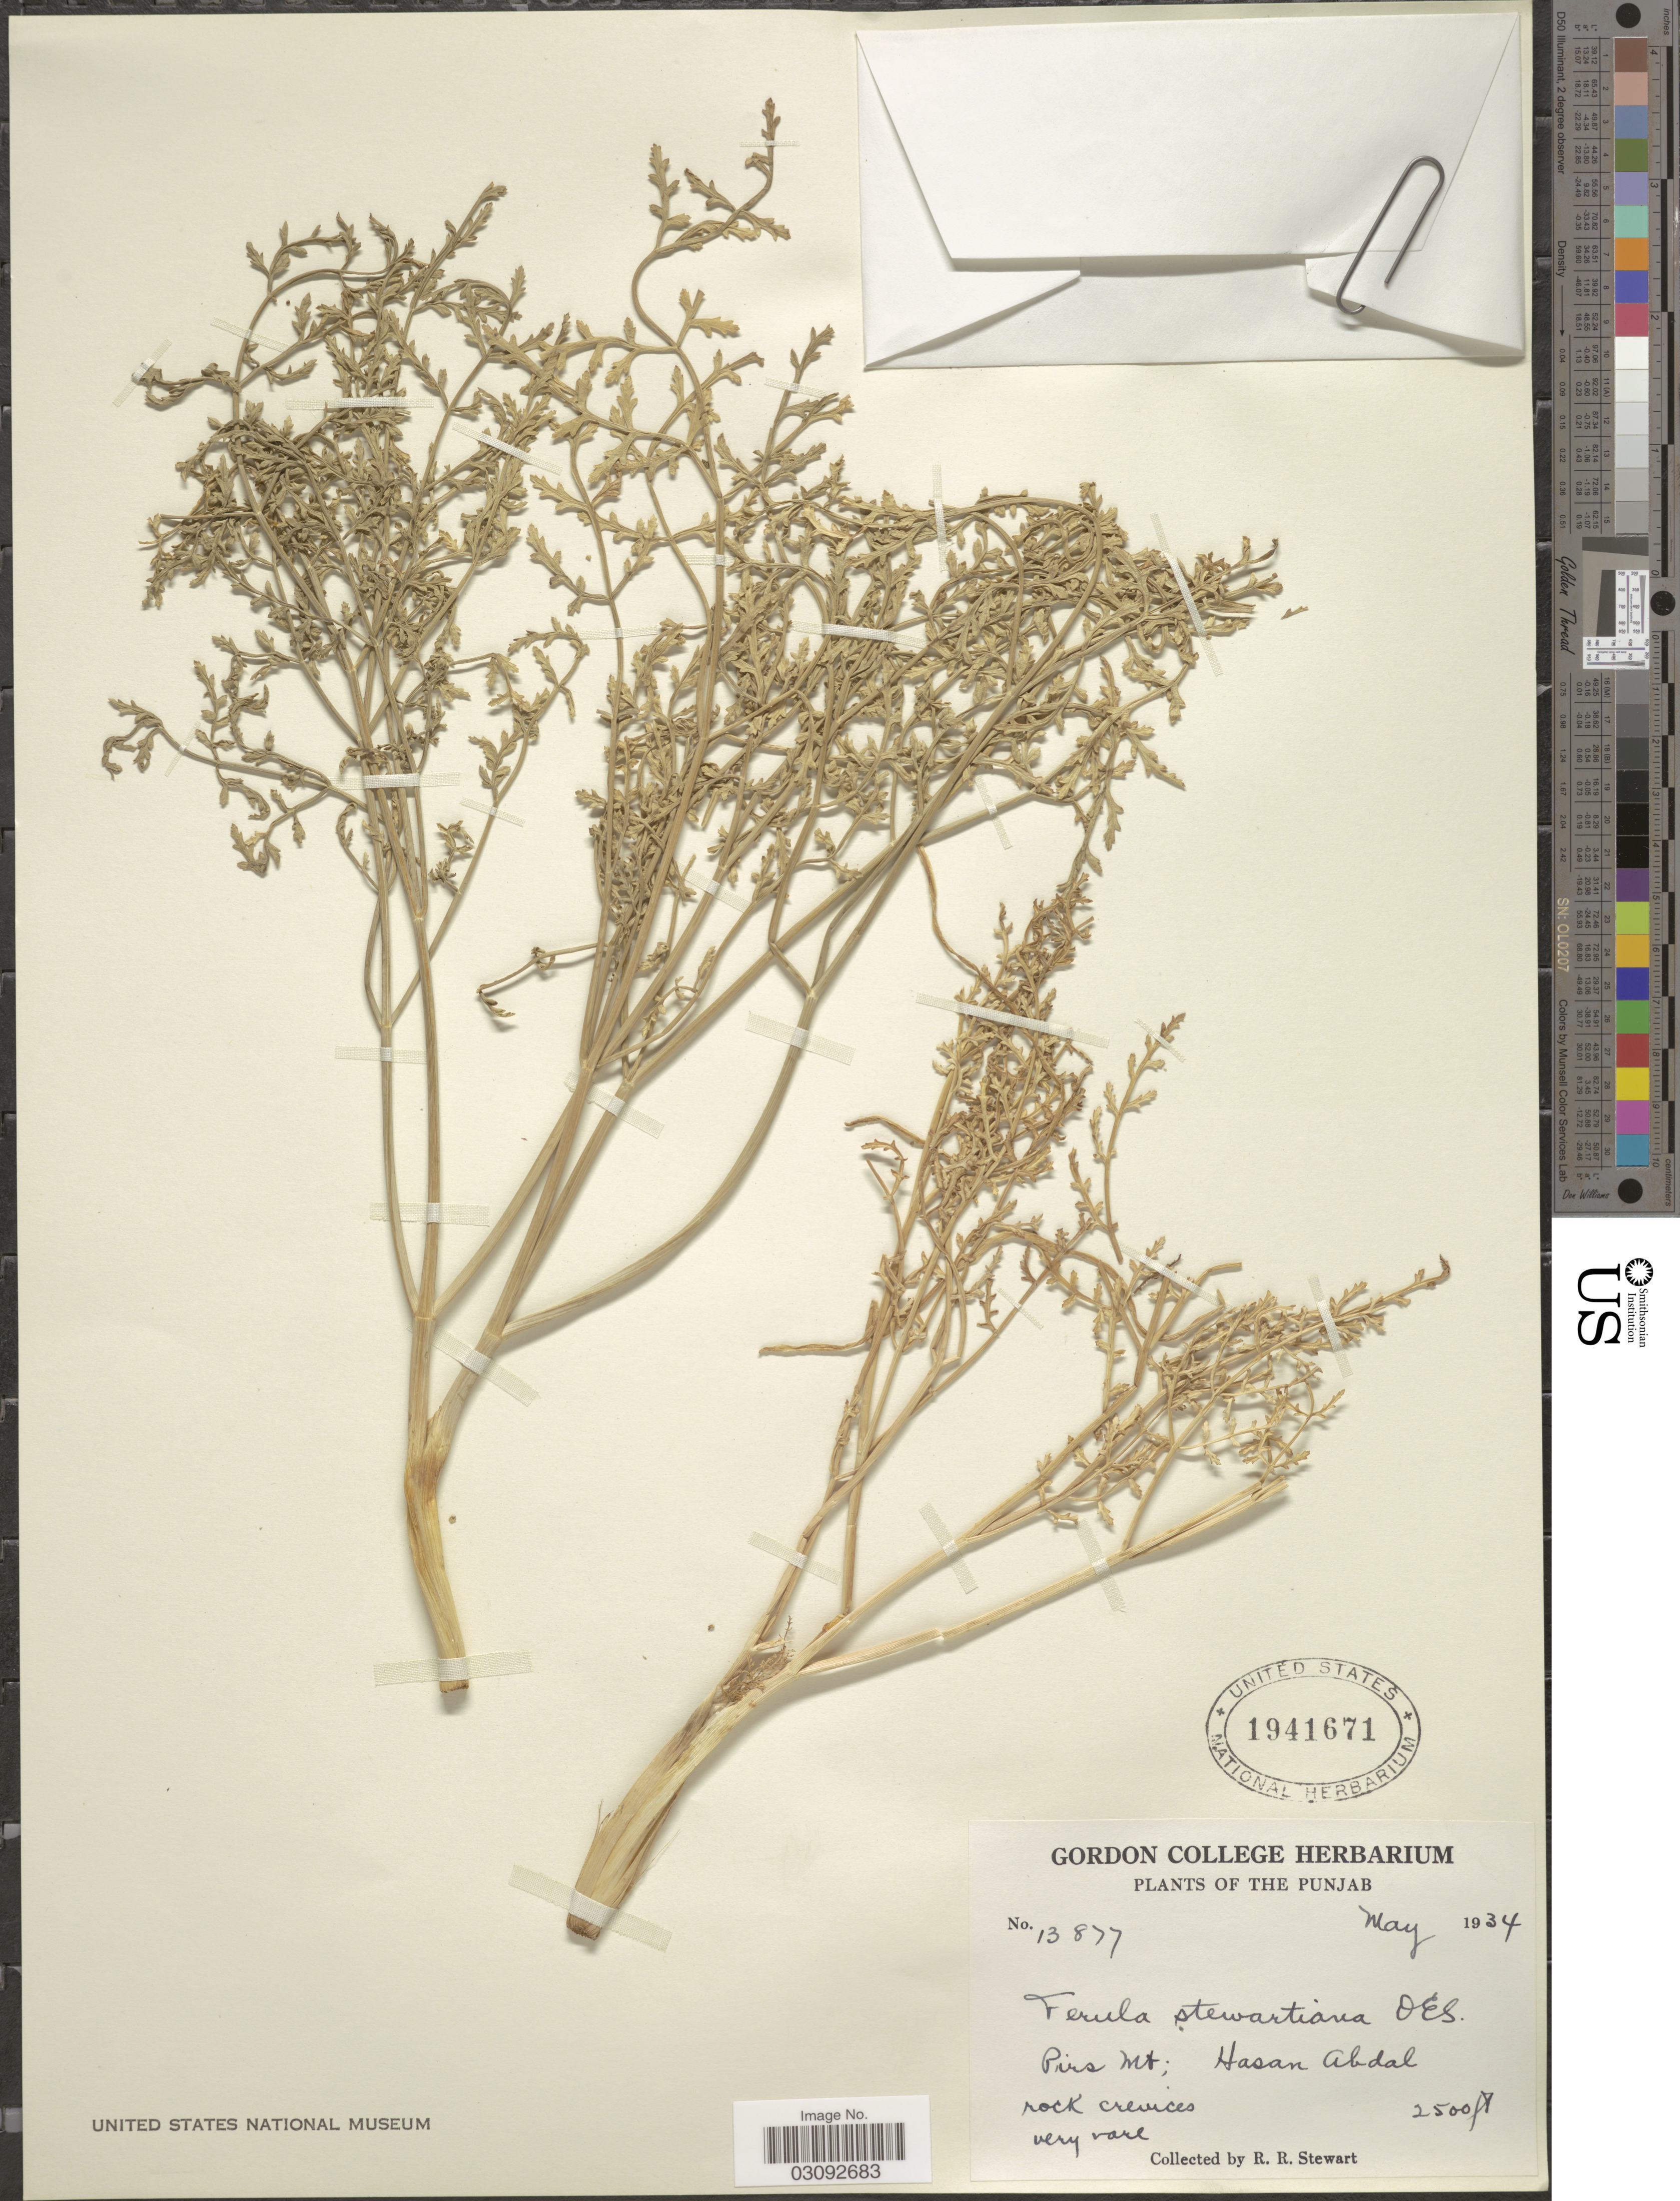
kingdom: Plantae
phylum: Tracheophyta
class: Magnoliopsida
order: Apiales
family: Apiaceae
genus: Ferula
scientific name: Ferula stewartiana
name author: O.E. Schulz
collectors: R. Stewart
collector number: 13877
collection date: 1934-05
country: Pakistan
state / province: Punjab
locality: Pirs Mt; Hasan Abdal.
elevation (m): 762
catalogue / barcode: US 1941671